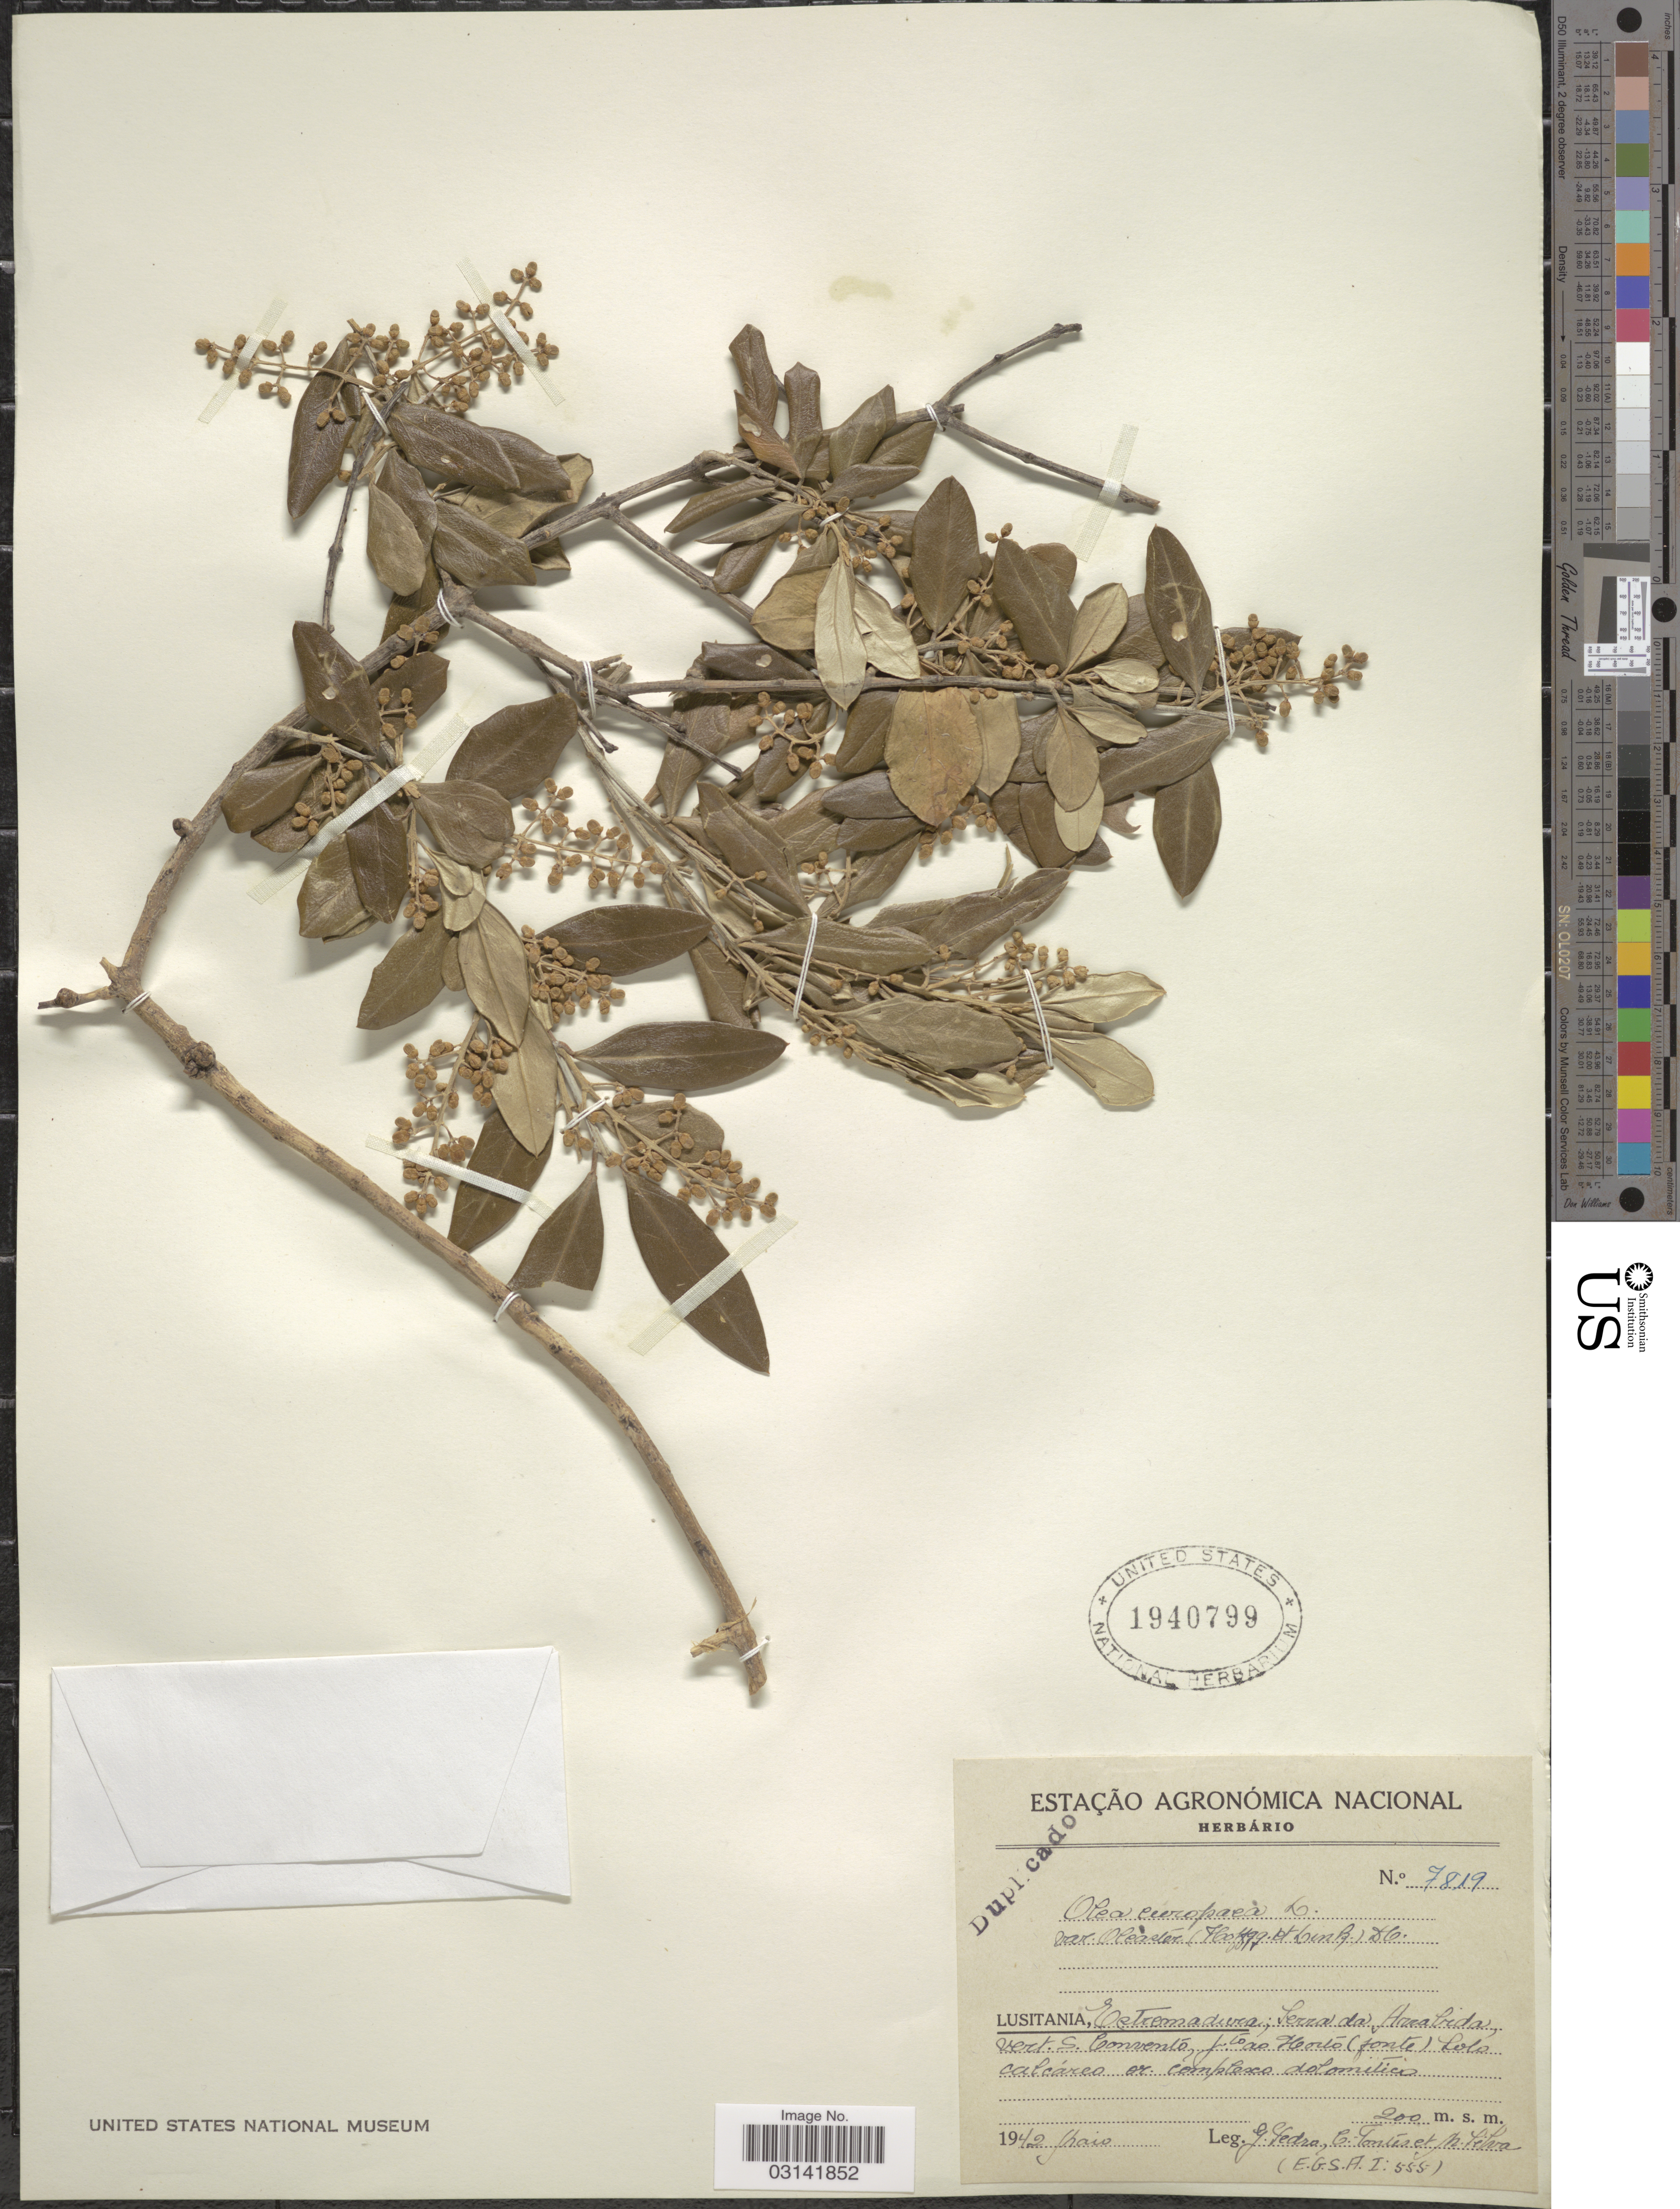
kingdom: Plantae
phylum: Tracheophyta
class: Magnoliopsida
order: Lamiales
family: Oleaceae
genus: Olea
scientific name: Olea europaea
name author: L.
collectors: G. Pedro, C. Fontes & M. Silva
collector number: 7819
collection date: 1942-05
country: Portugal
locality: Lusitania, Extremadura; Serra da Arrabida, vert. S. Convento, juto [interpreted] ao Horto (fonte) Loto [interpreted] calcáreo or. complexo dolomitici [interpreted].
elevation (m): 200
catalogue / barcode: US 1940799